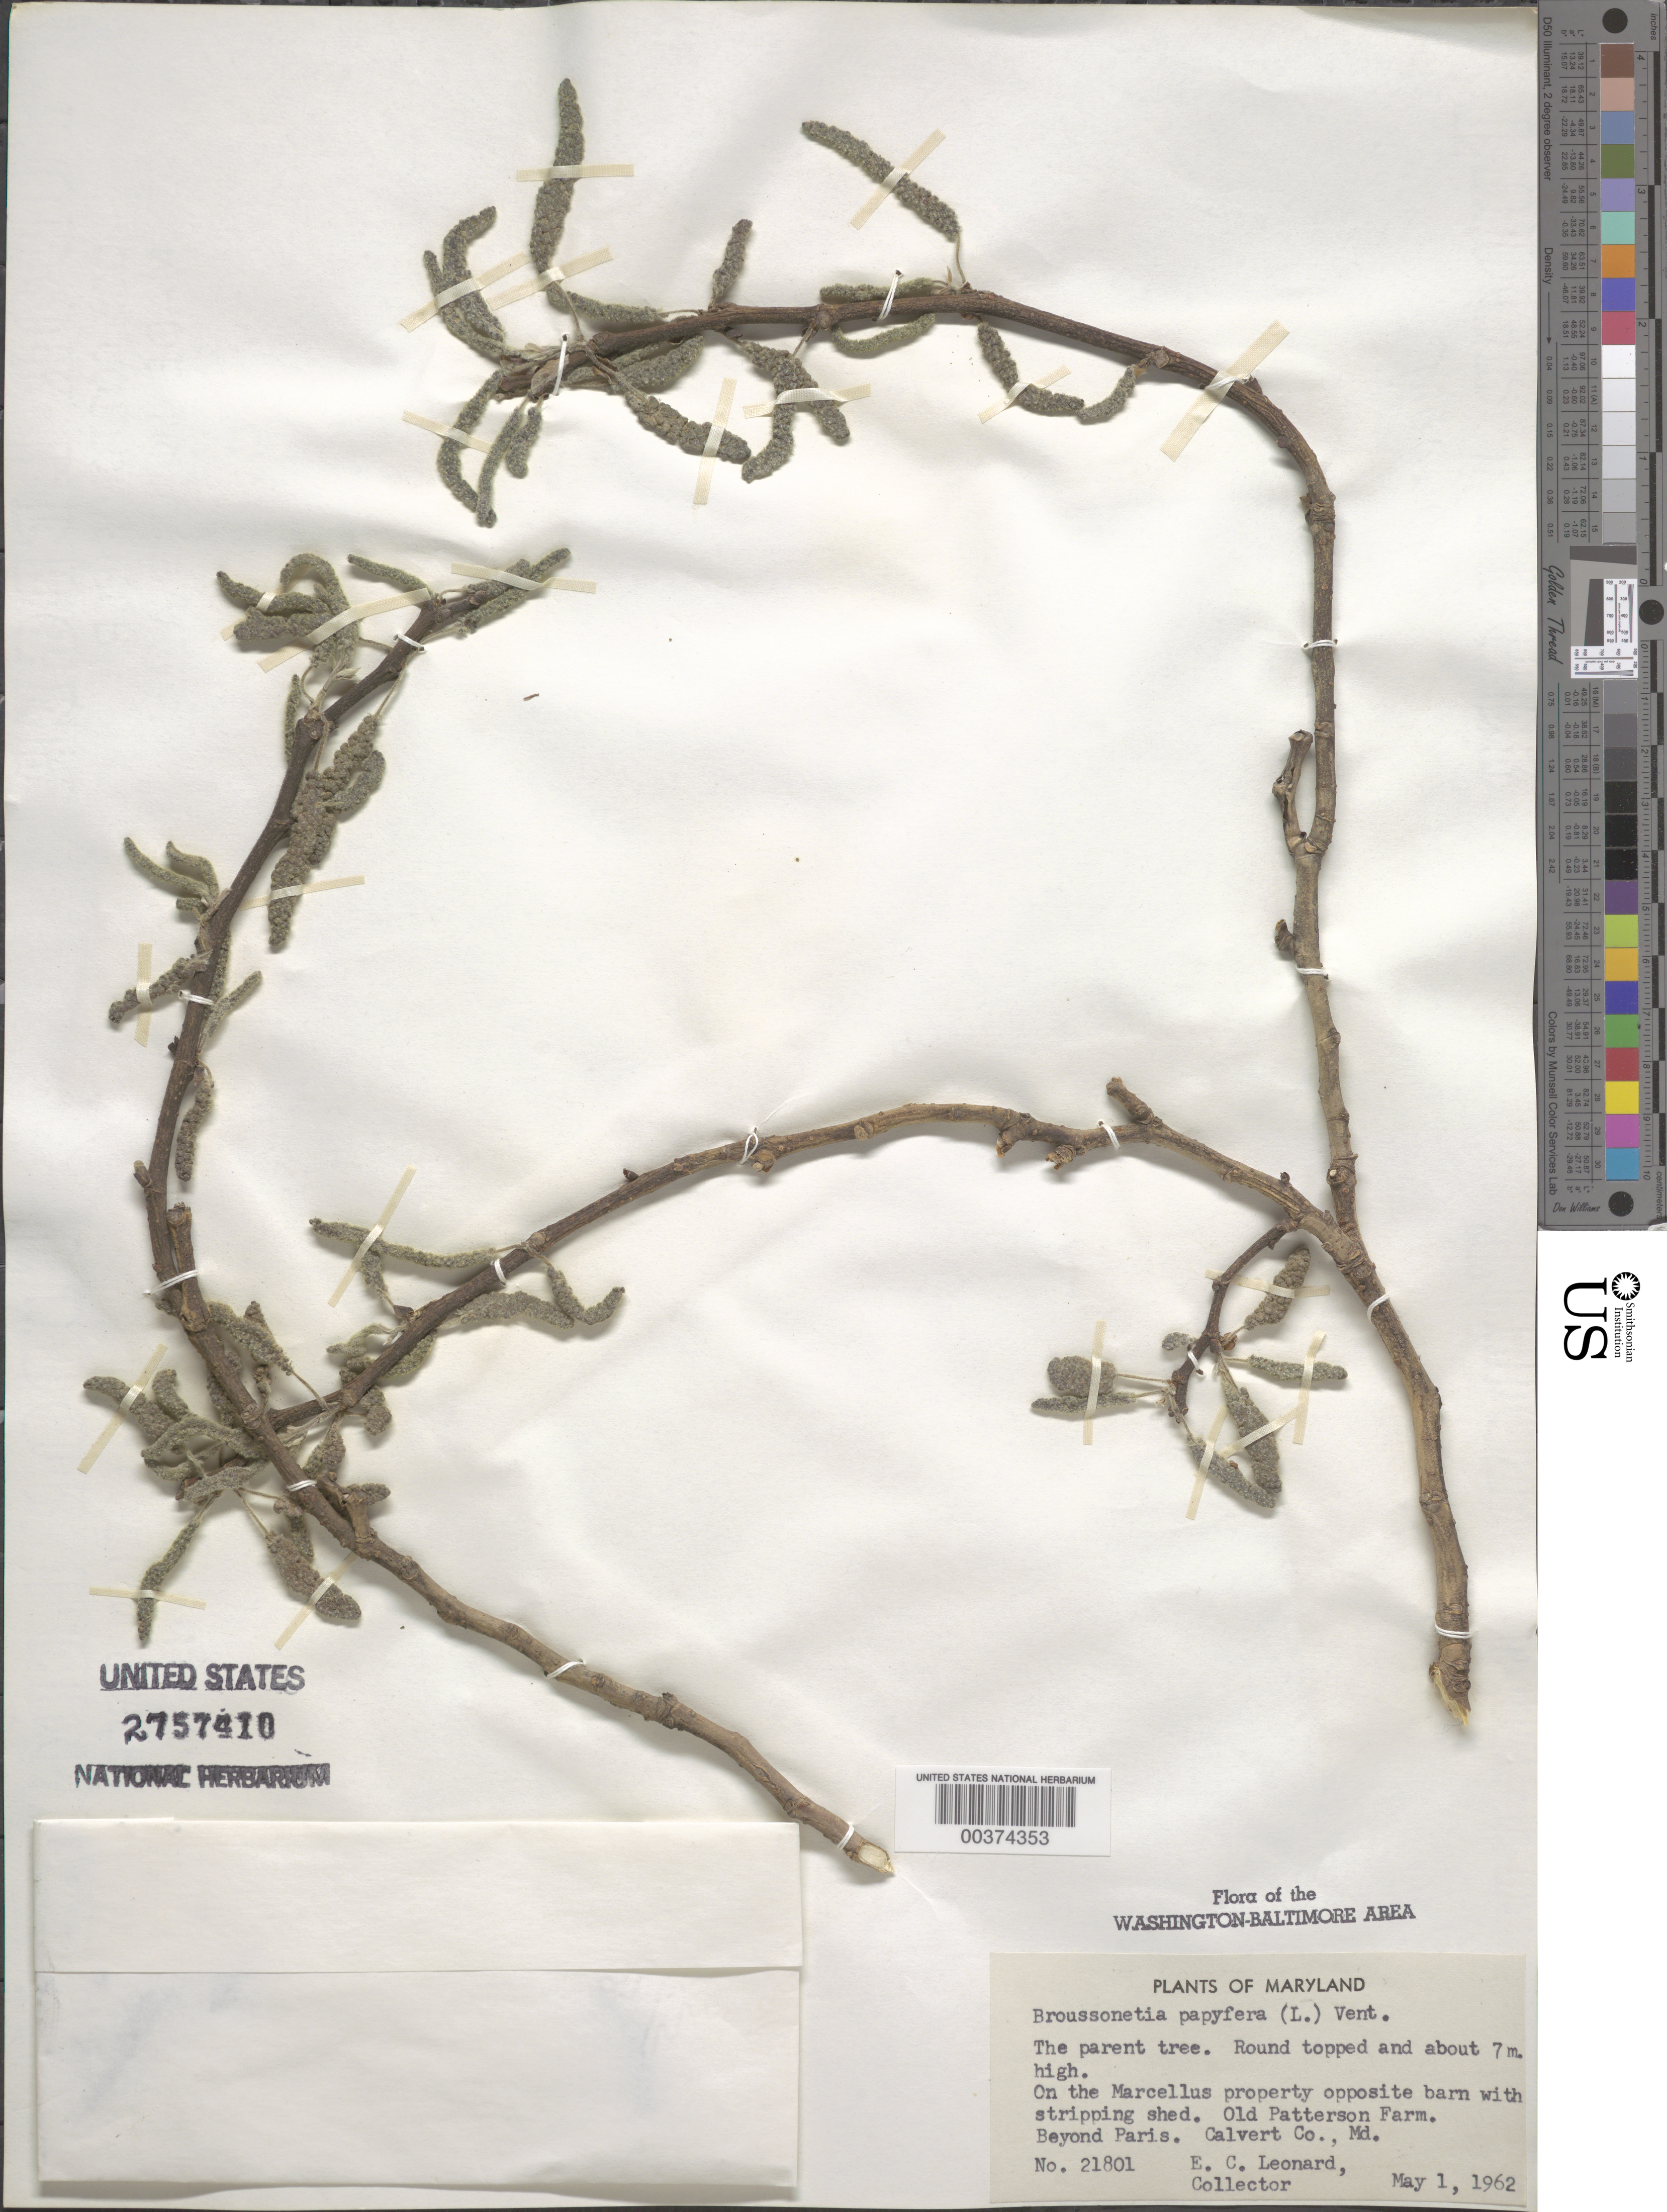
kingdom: Plantae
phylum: Tracheophyta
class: Magnoliopsida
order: Rosales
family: Moraceae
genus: Broussonetia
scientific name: Broussonetia papyrifera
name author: (L.) L'Hér. ex Vent.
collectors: E. C. Leonard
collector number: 21801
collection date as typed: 01 May 1962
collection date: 1962-05-01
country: United States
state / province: Maryland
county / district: Calvert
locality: Beyond Paris, Old Patterson Farm, Marcellus Property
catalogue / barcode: US 2757410